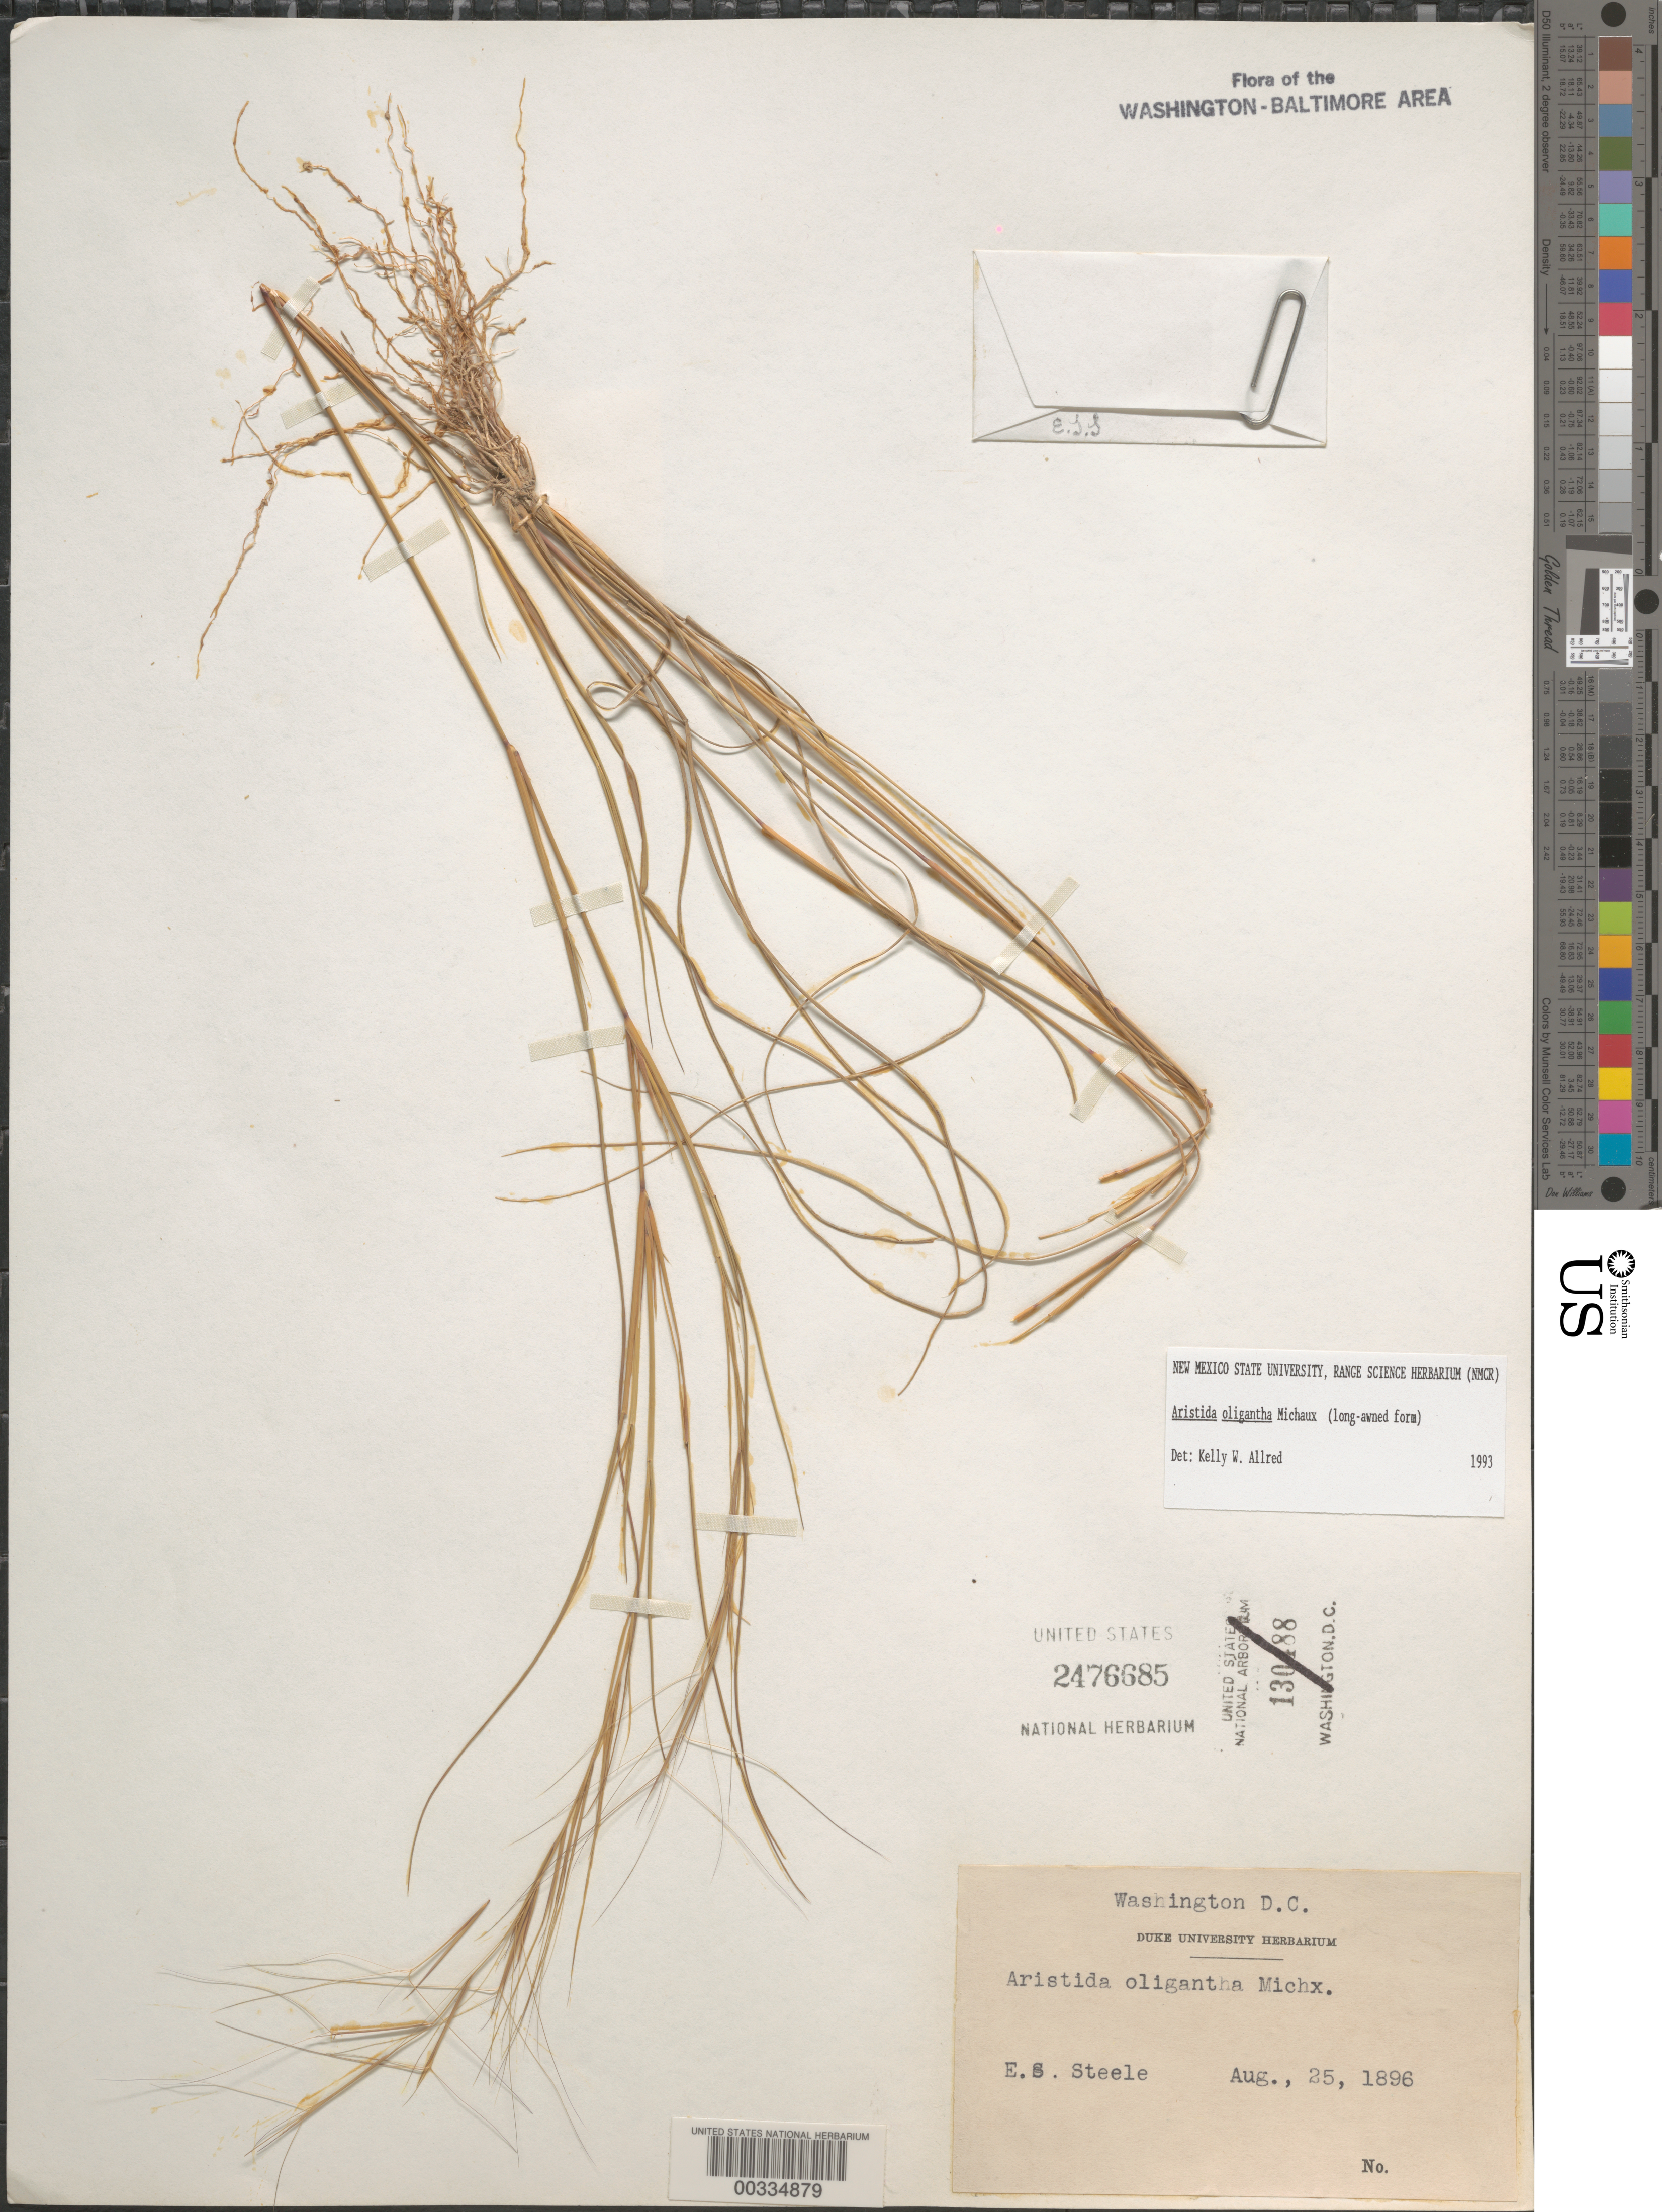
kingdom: Plantae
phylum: Tracheophyta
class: Liliopsida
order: Poales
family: Poaceae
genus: Aristida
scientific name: Aristida oligantha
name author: Michx.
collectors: E. Steele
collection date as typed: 25 Aug 1896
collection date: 1896-08-25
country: United States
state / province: District of Columbia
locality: Washington DC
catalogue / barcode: US 2476685